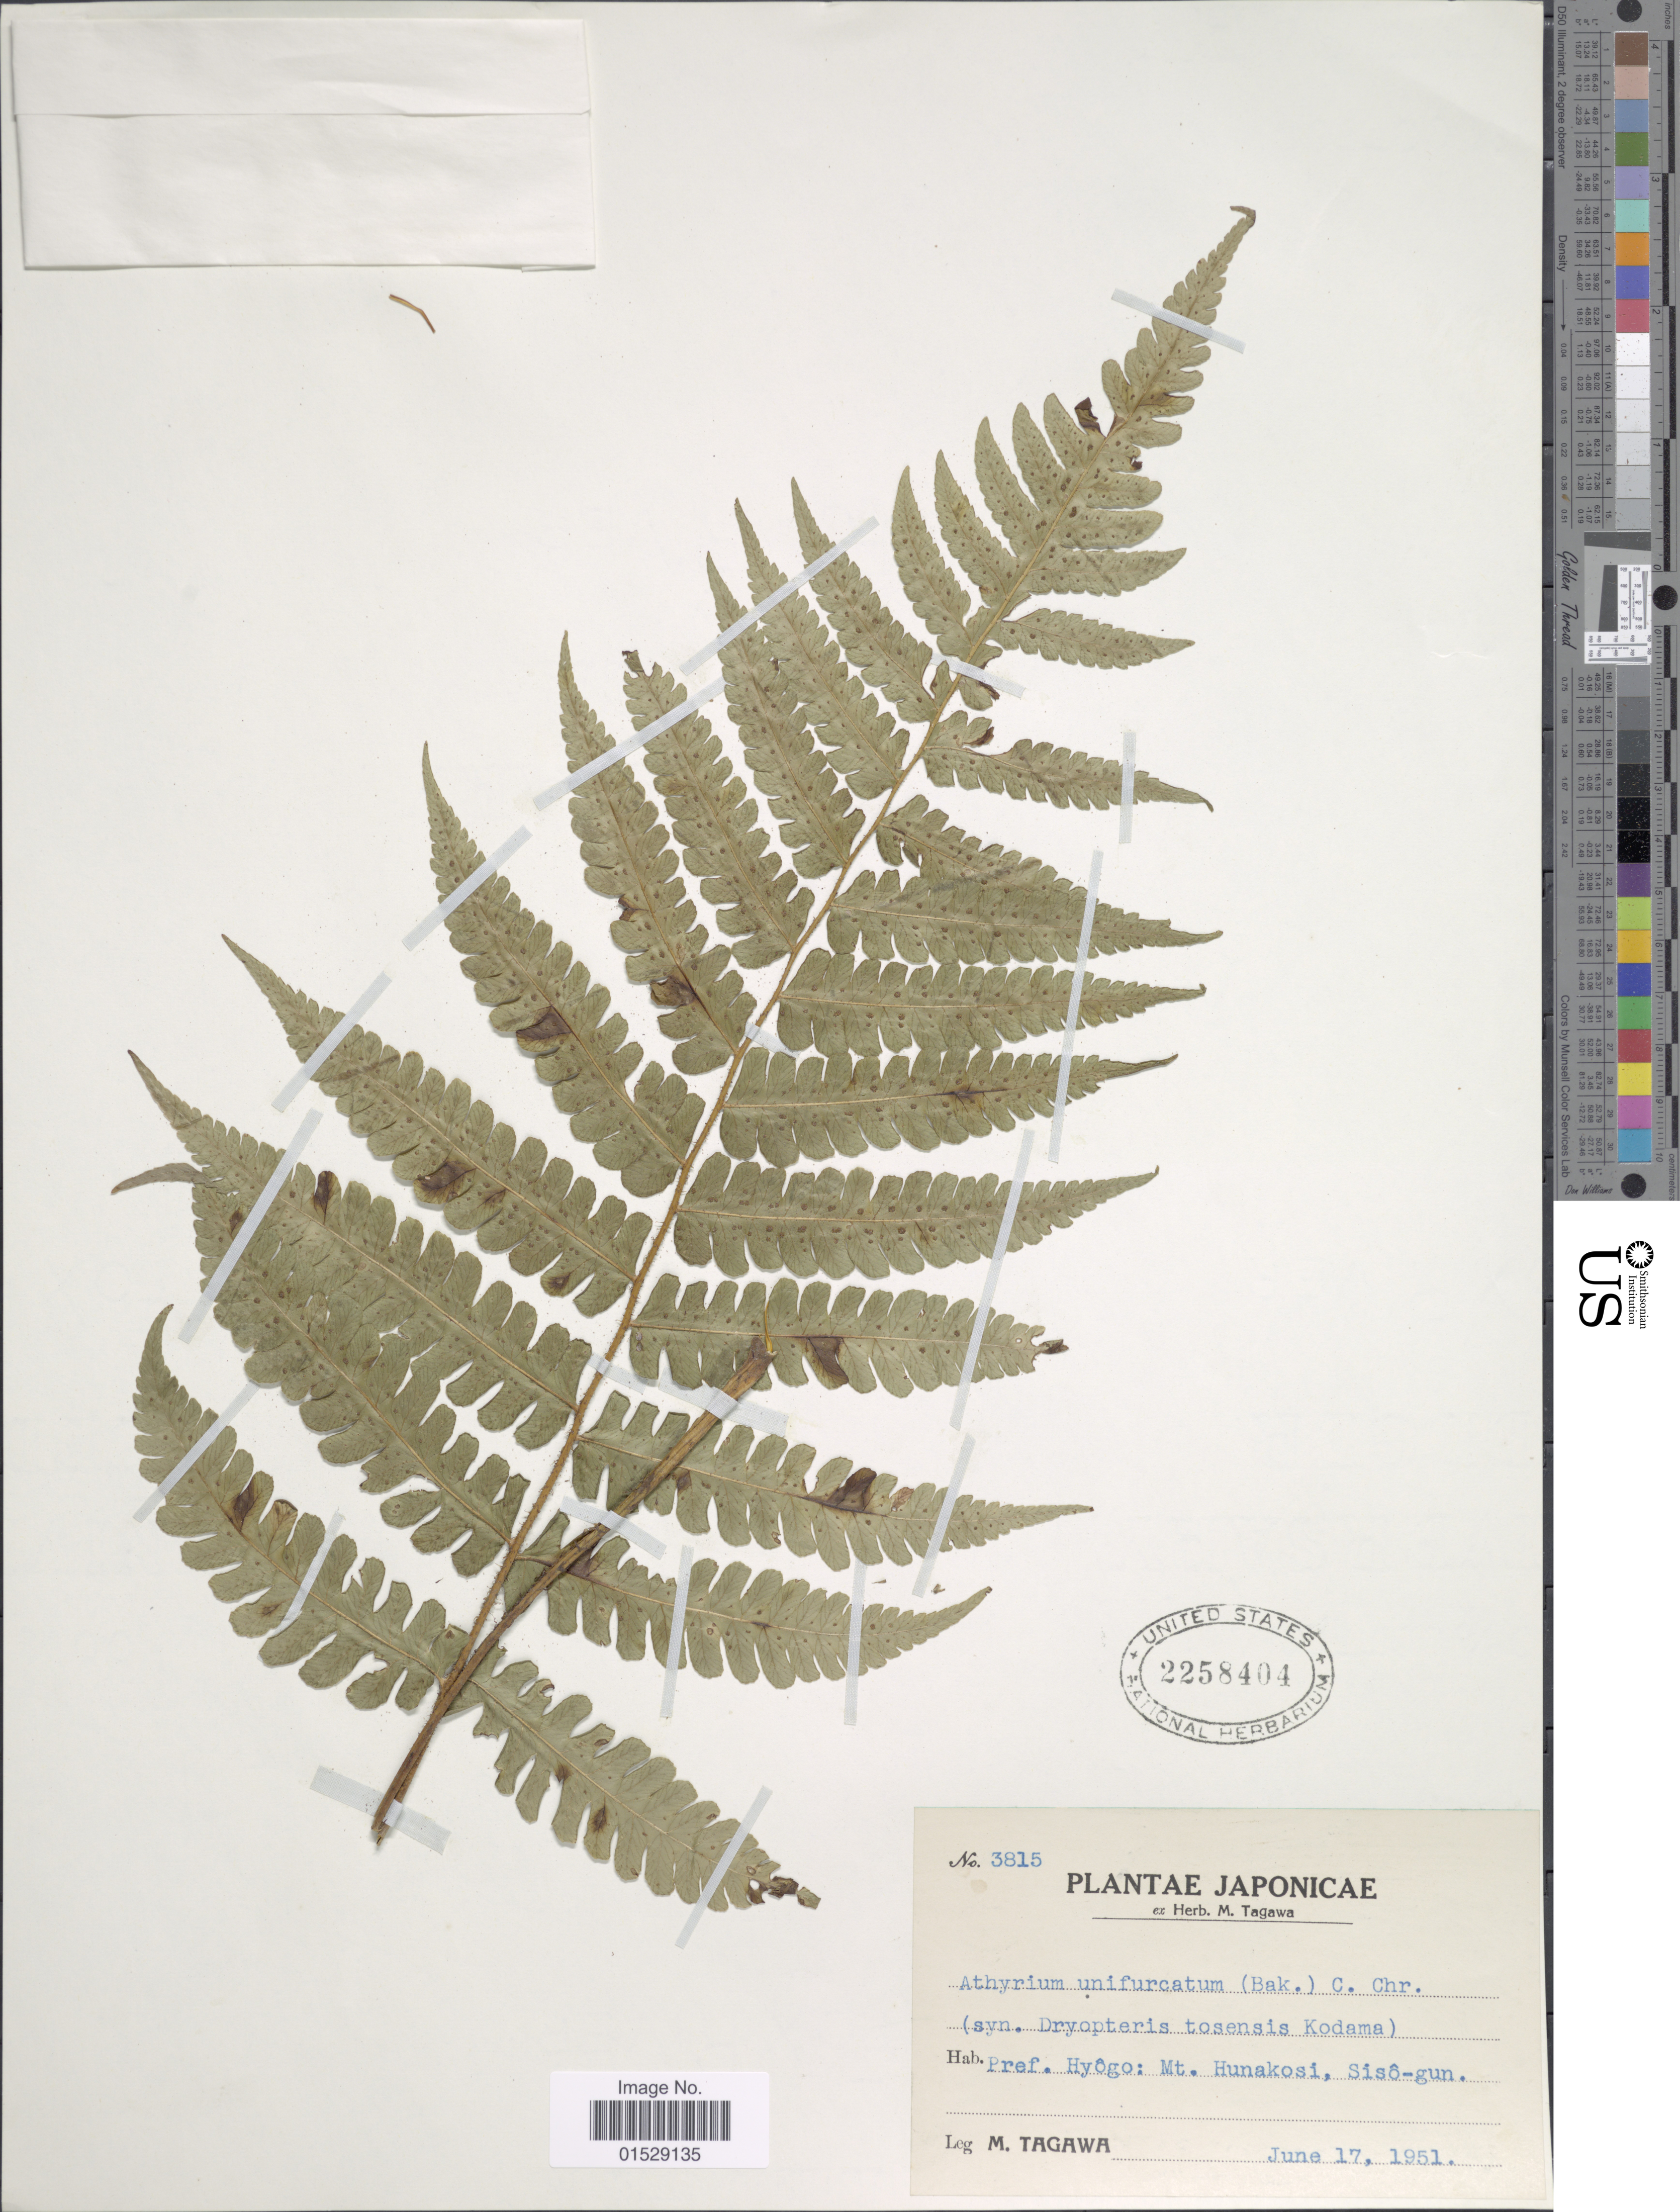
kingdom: Plantae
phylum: Tracheophyta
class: Polypodiopsida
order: Polypodiales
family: Athyriaceae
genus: Deparia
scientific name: Deparia unifurcata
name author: (Baker) M. Kato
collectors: M. Tagawa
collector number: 3815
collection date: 1951-06-17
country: Japan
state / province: Hyogo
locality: Japonicae, Pref. Hyogo: Mt. Hunakosi, Siso-gun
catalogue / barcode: US 2258404